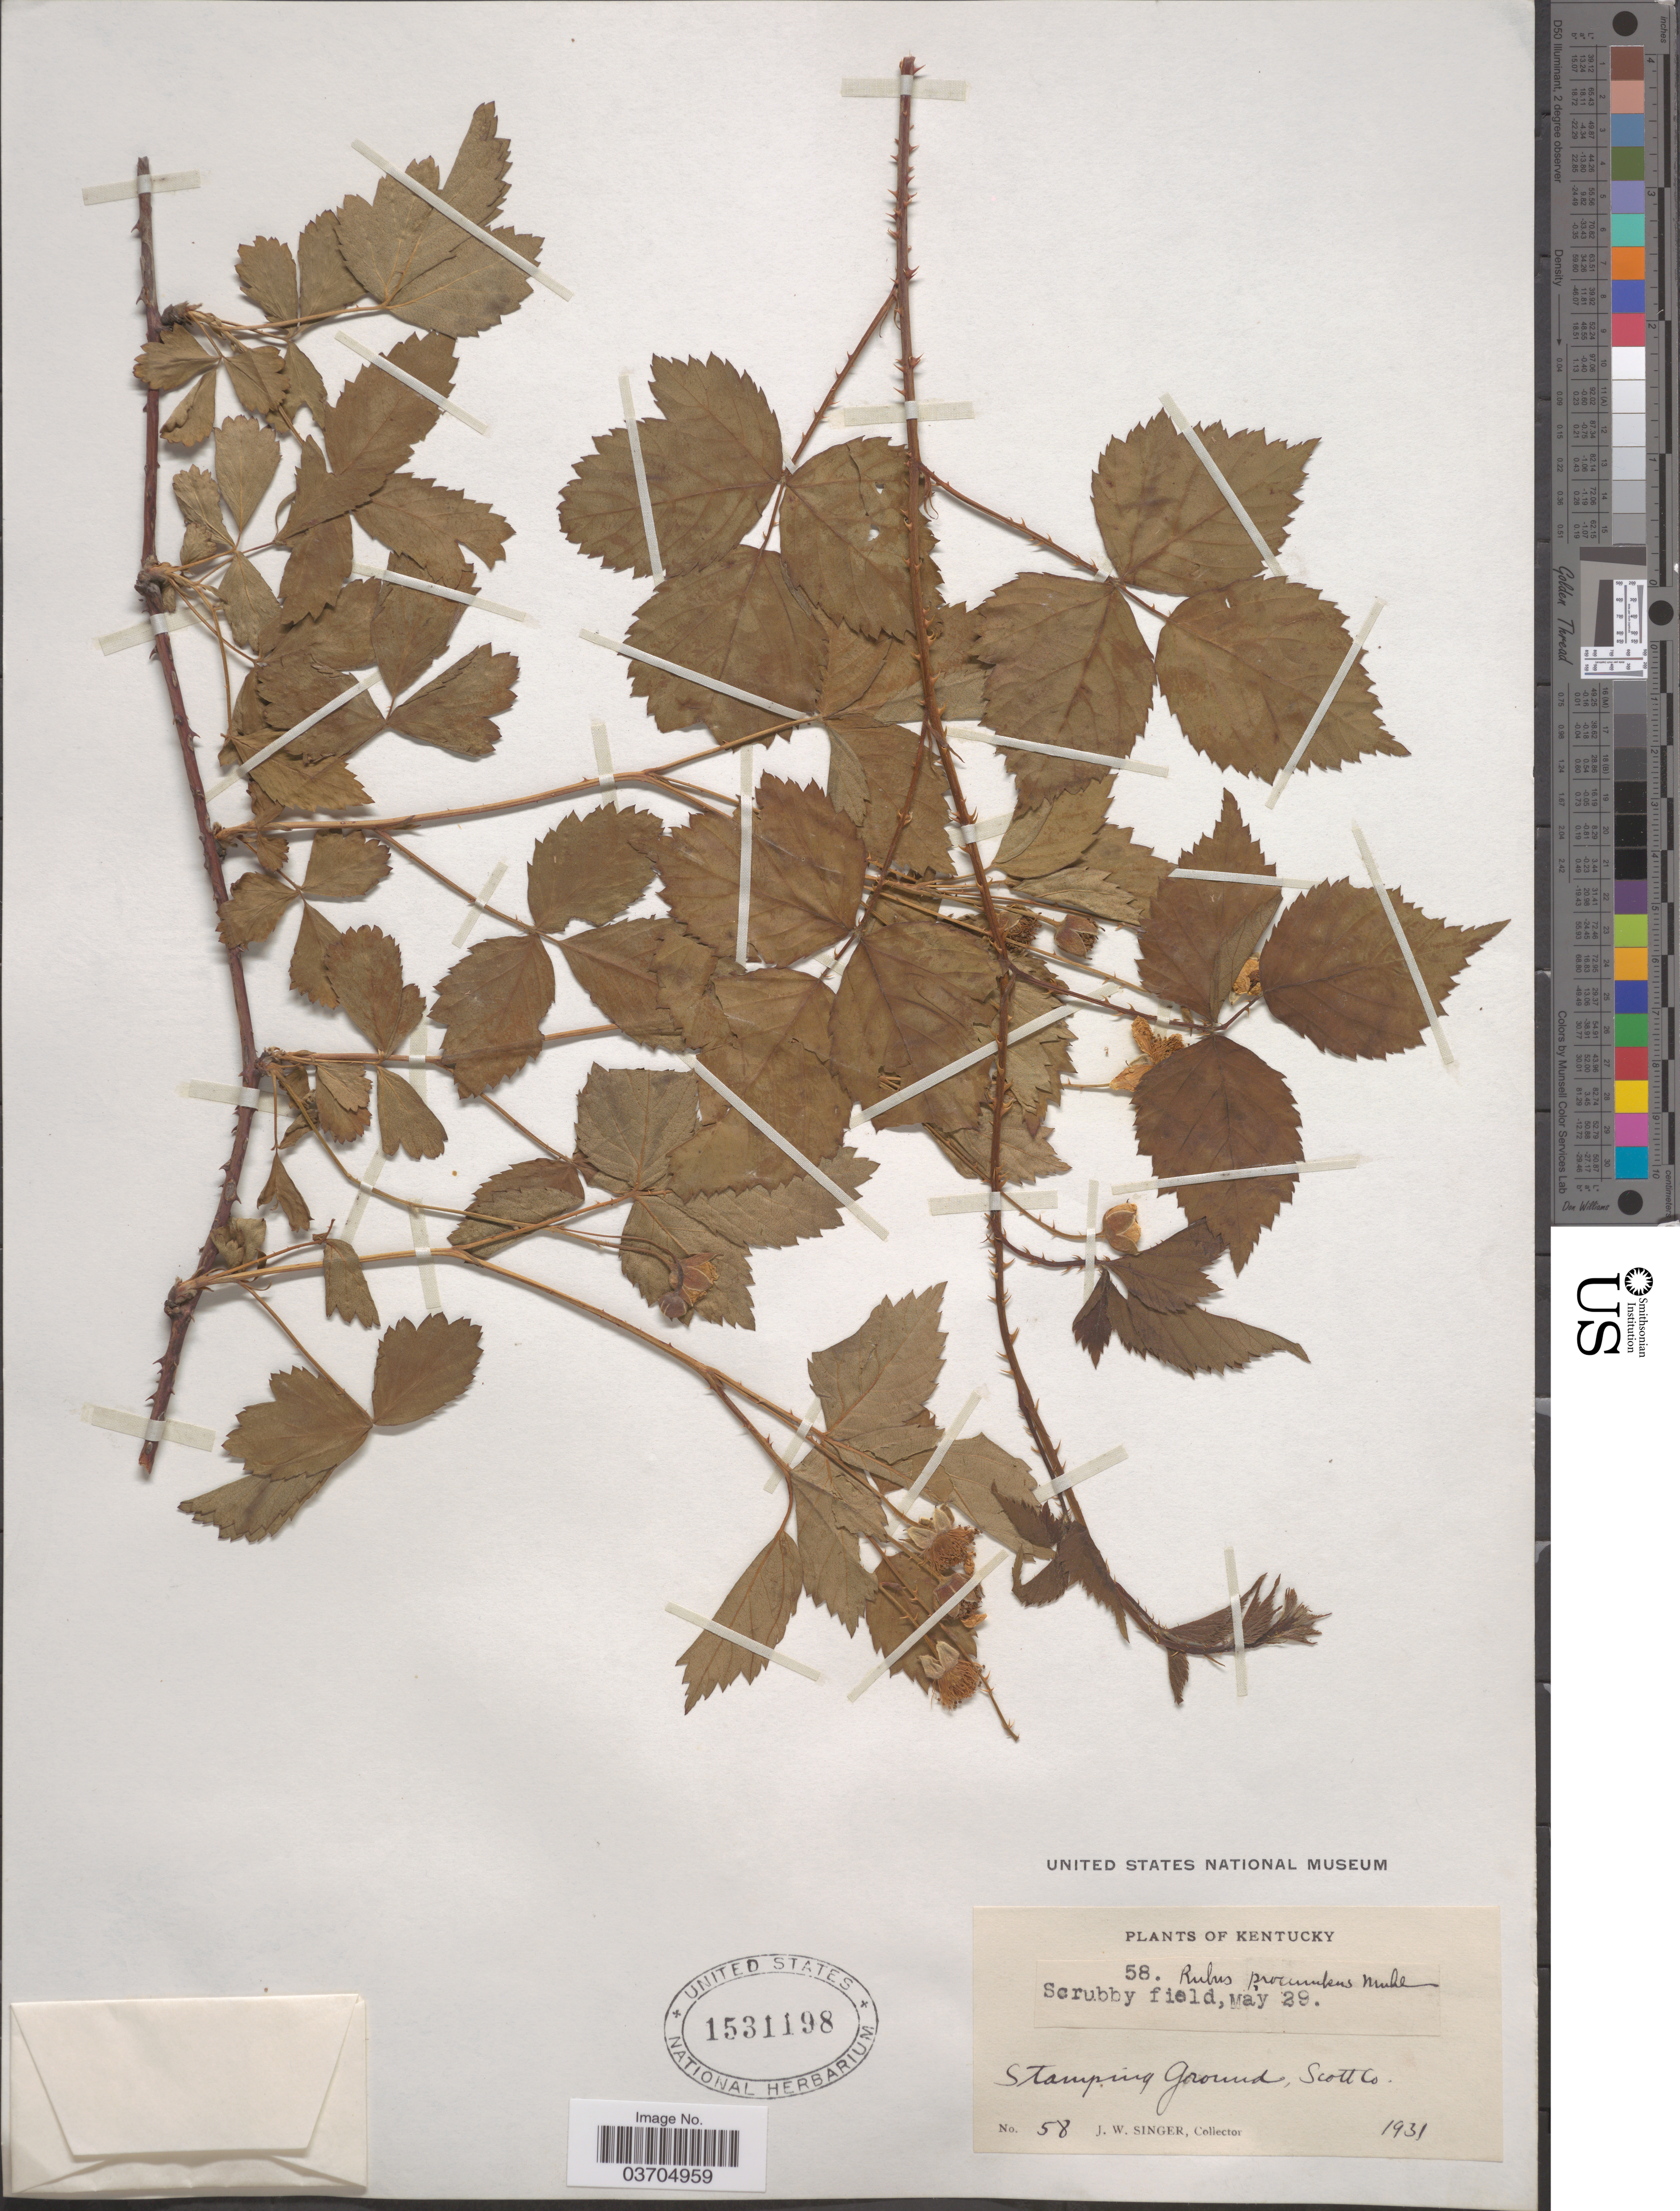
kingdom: Plantae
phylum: Tracheophyta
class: Magnoliopsida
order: Rosales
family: Rosaceae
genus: Rubus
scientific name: Rubus procumbens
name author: Muhl.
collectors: J. EW. Singer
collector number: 58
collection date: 1931-05-29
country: United States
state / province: Kentucky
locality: Stamping Ground, Scott Co.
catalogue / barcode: US 1531198